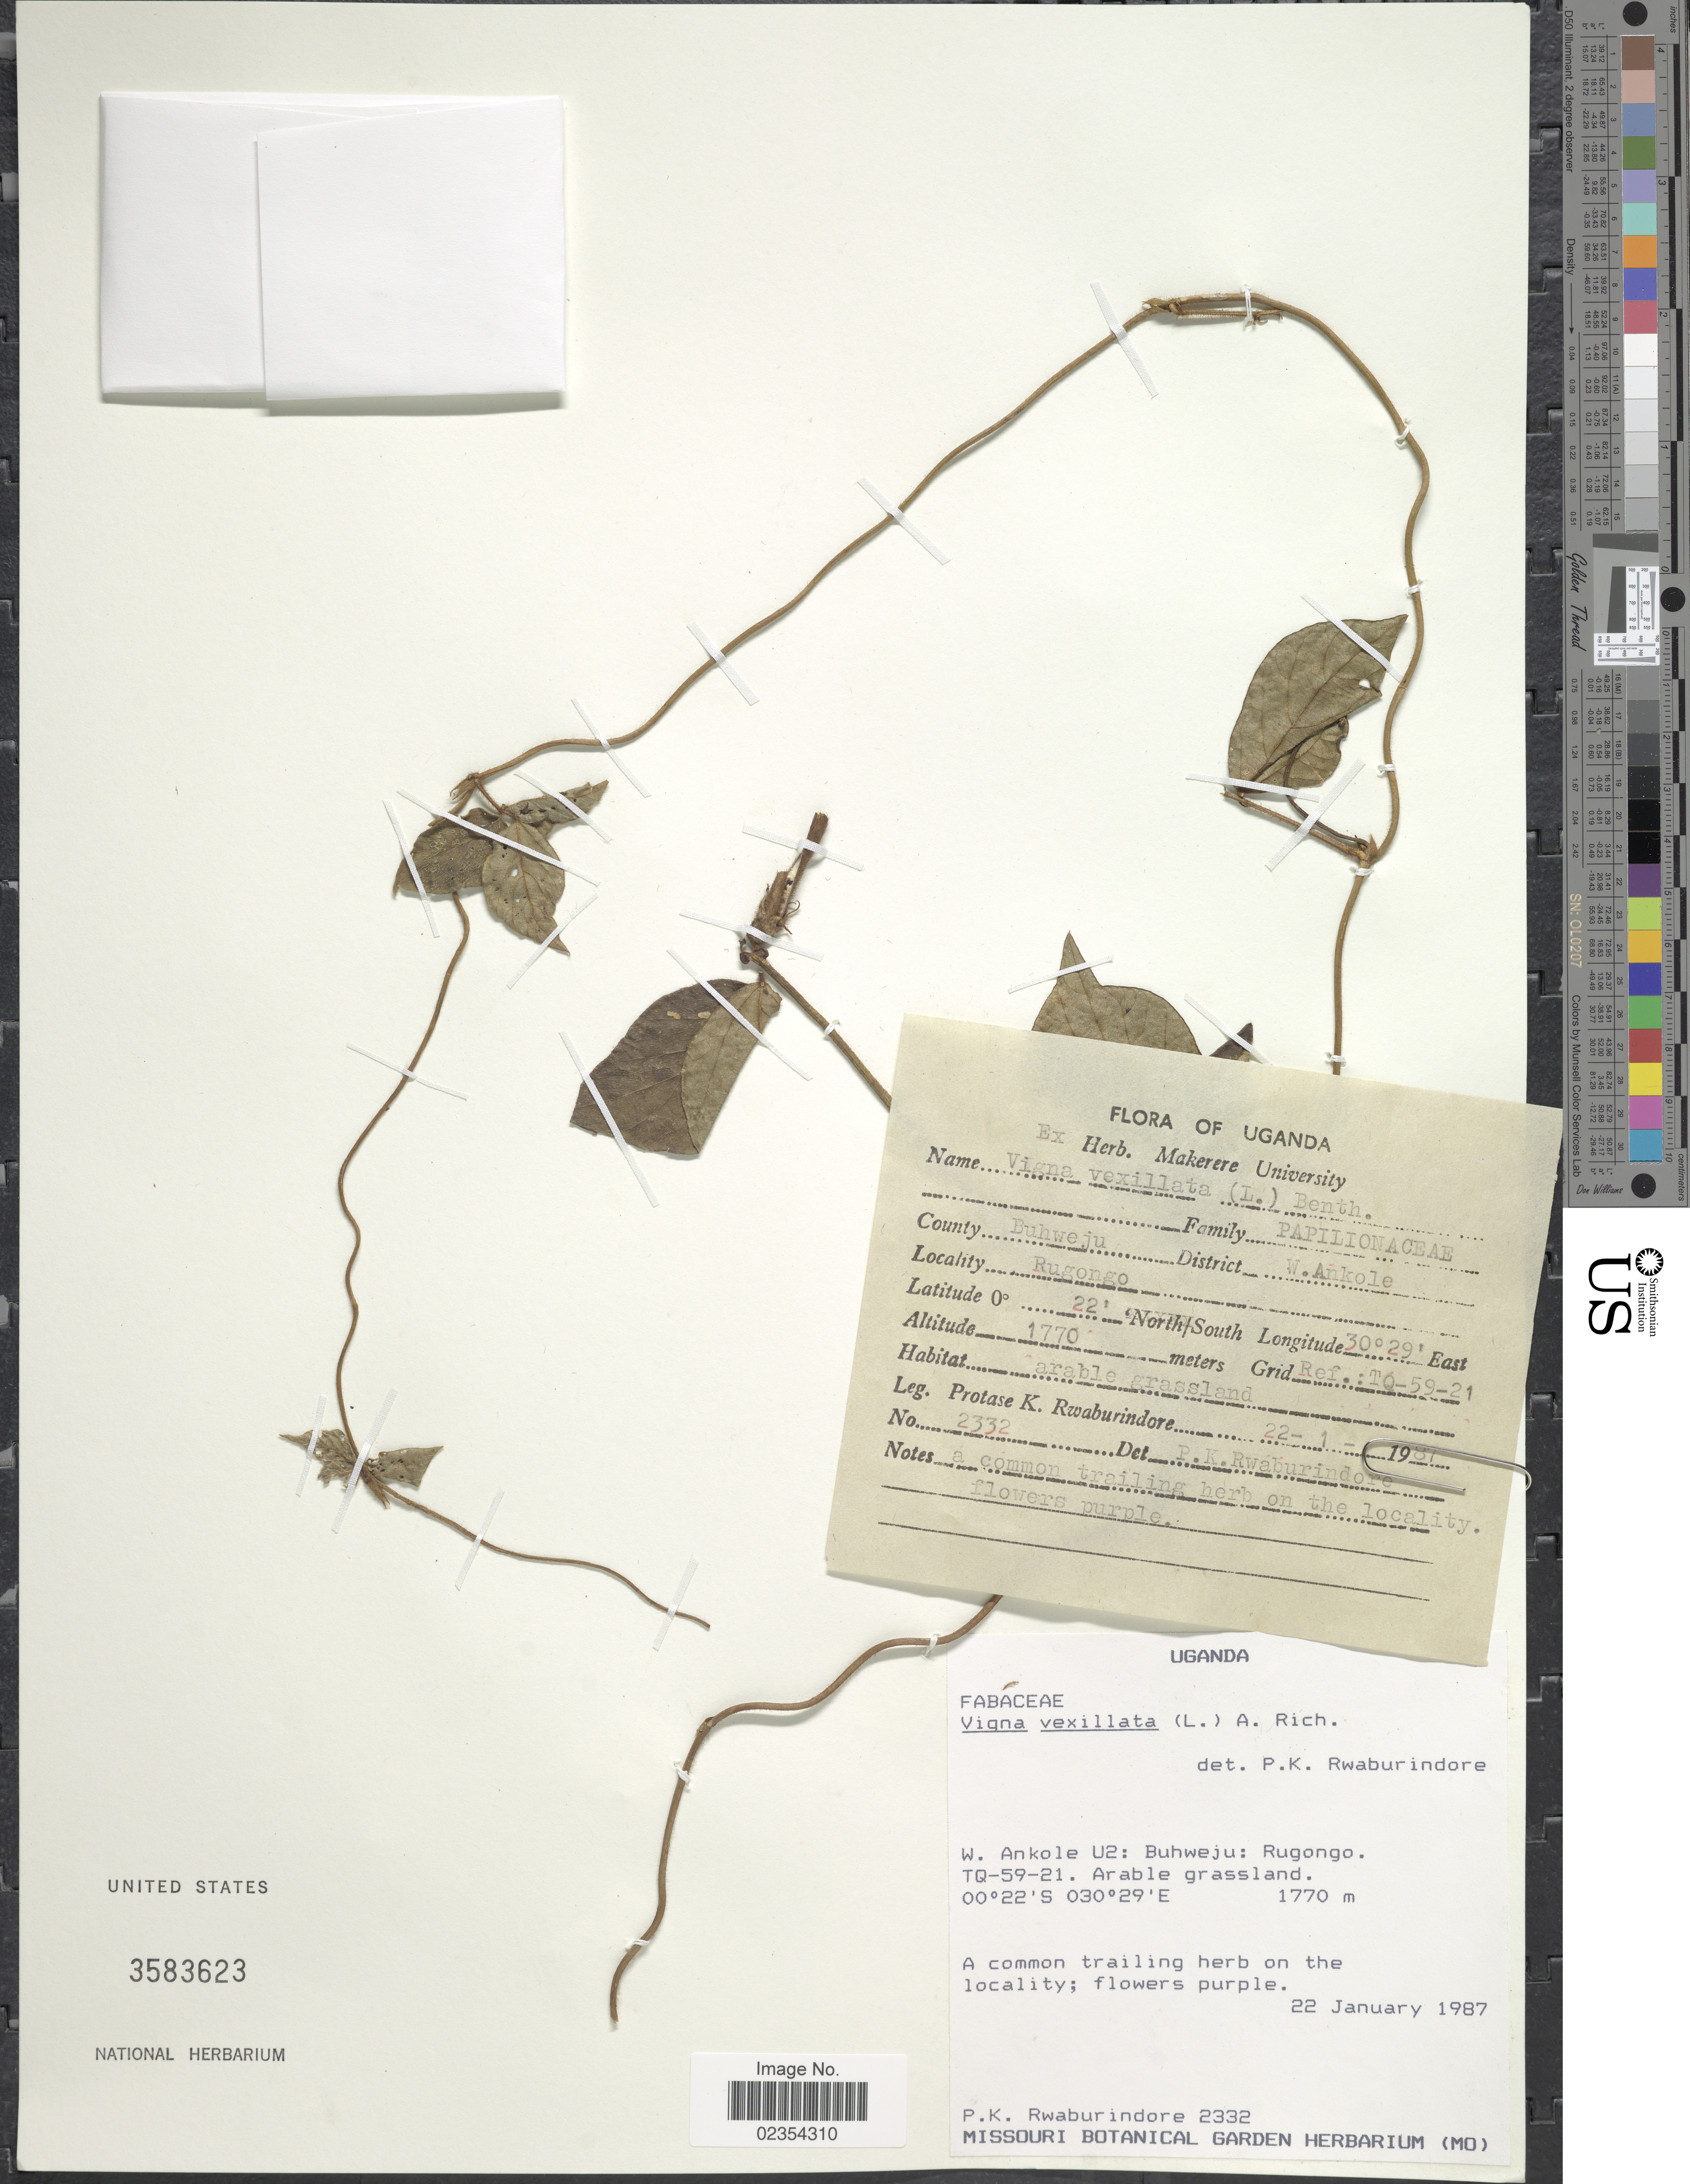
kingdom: Plantae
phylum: Tracheophyta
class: Magnoliopsida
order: Fabales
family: Fabaceae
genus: Vigna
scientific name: Vigna vexillata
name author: (L.) A. Rich.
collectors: P. Rwaburindore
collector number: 2332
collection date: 1931-01-22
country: Uganda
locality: County Buhweju, District W. Ankole, Rugongo, Grid Ref. TQ-59-21, W. Ankole U2..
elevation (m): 1770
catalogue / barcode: US 3583623